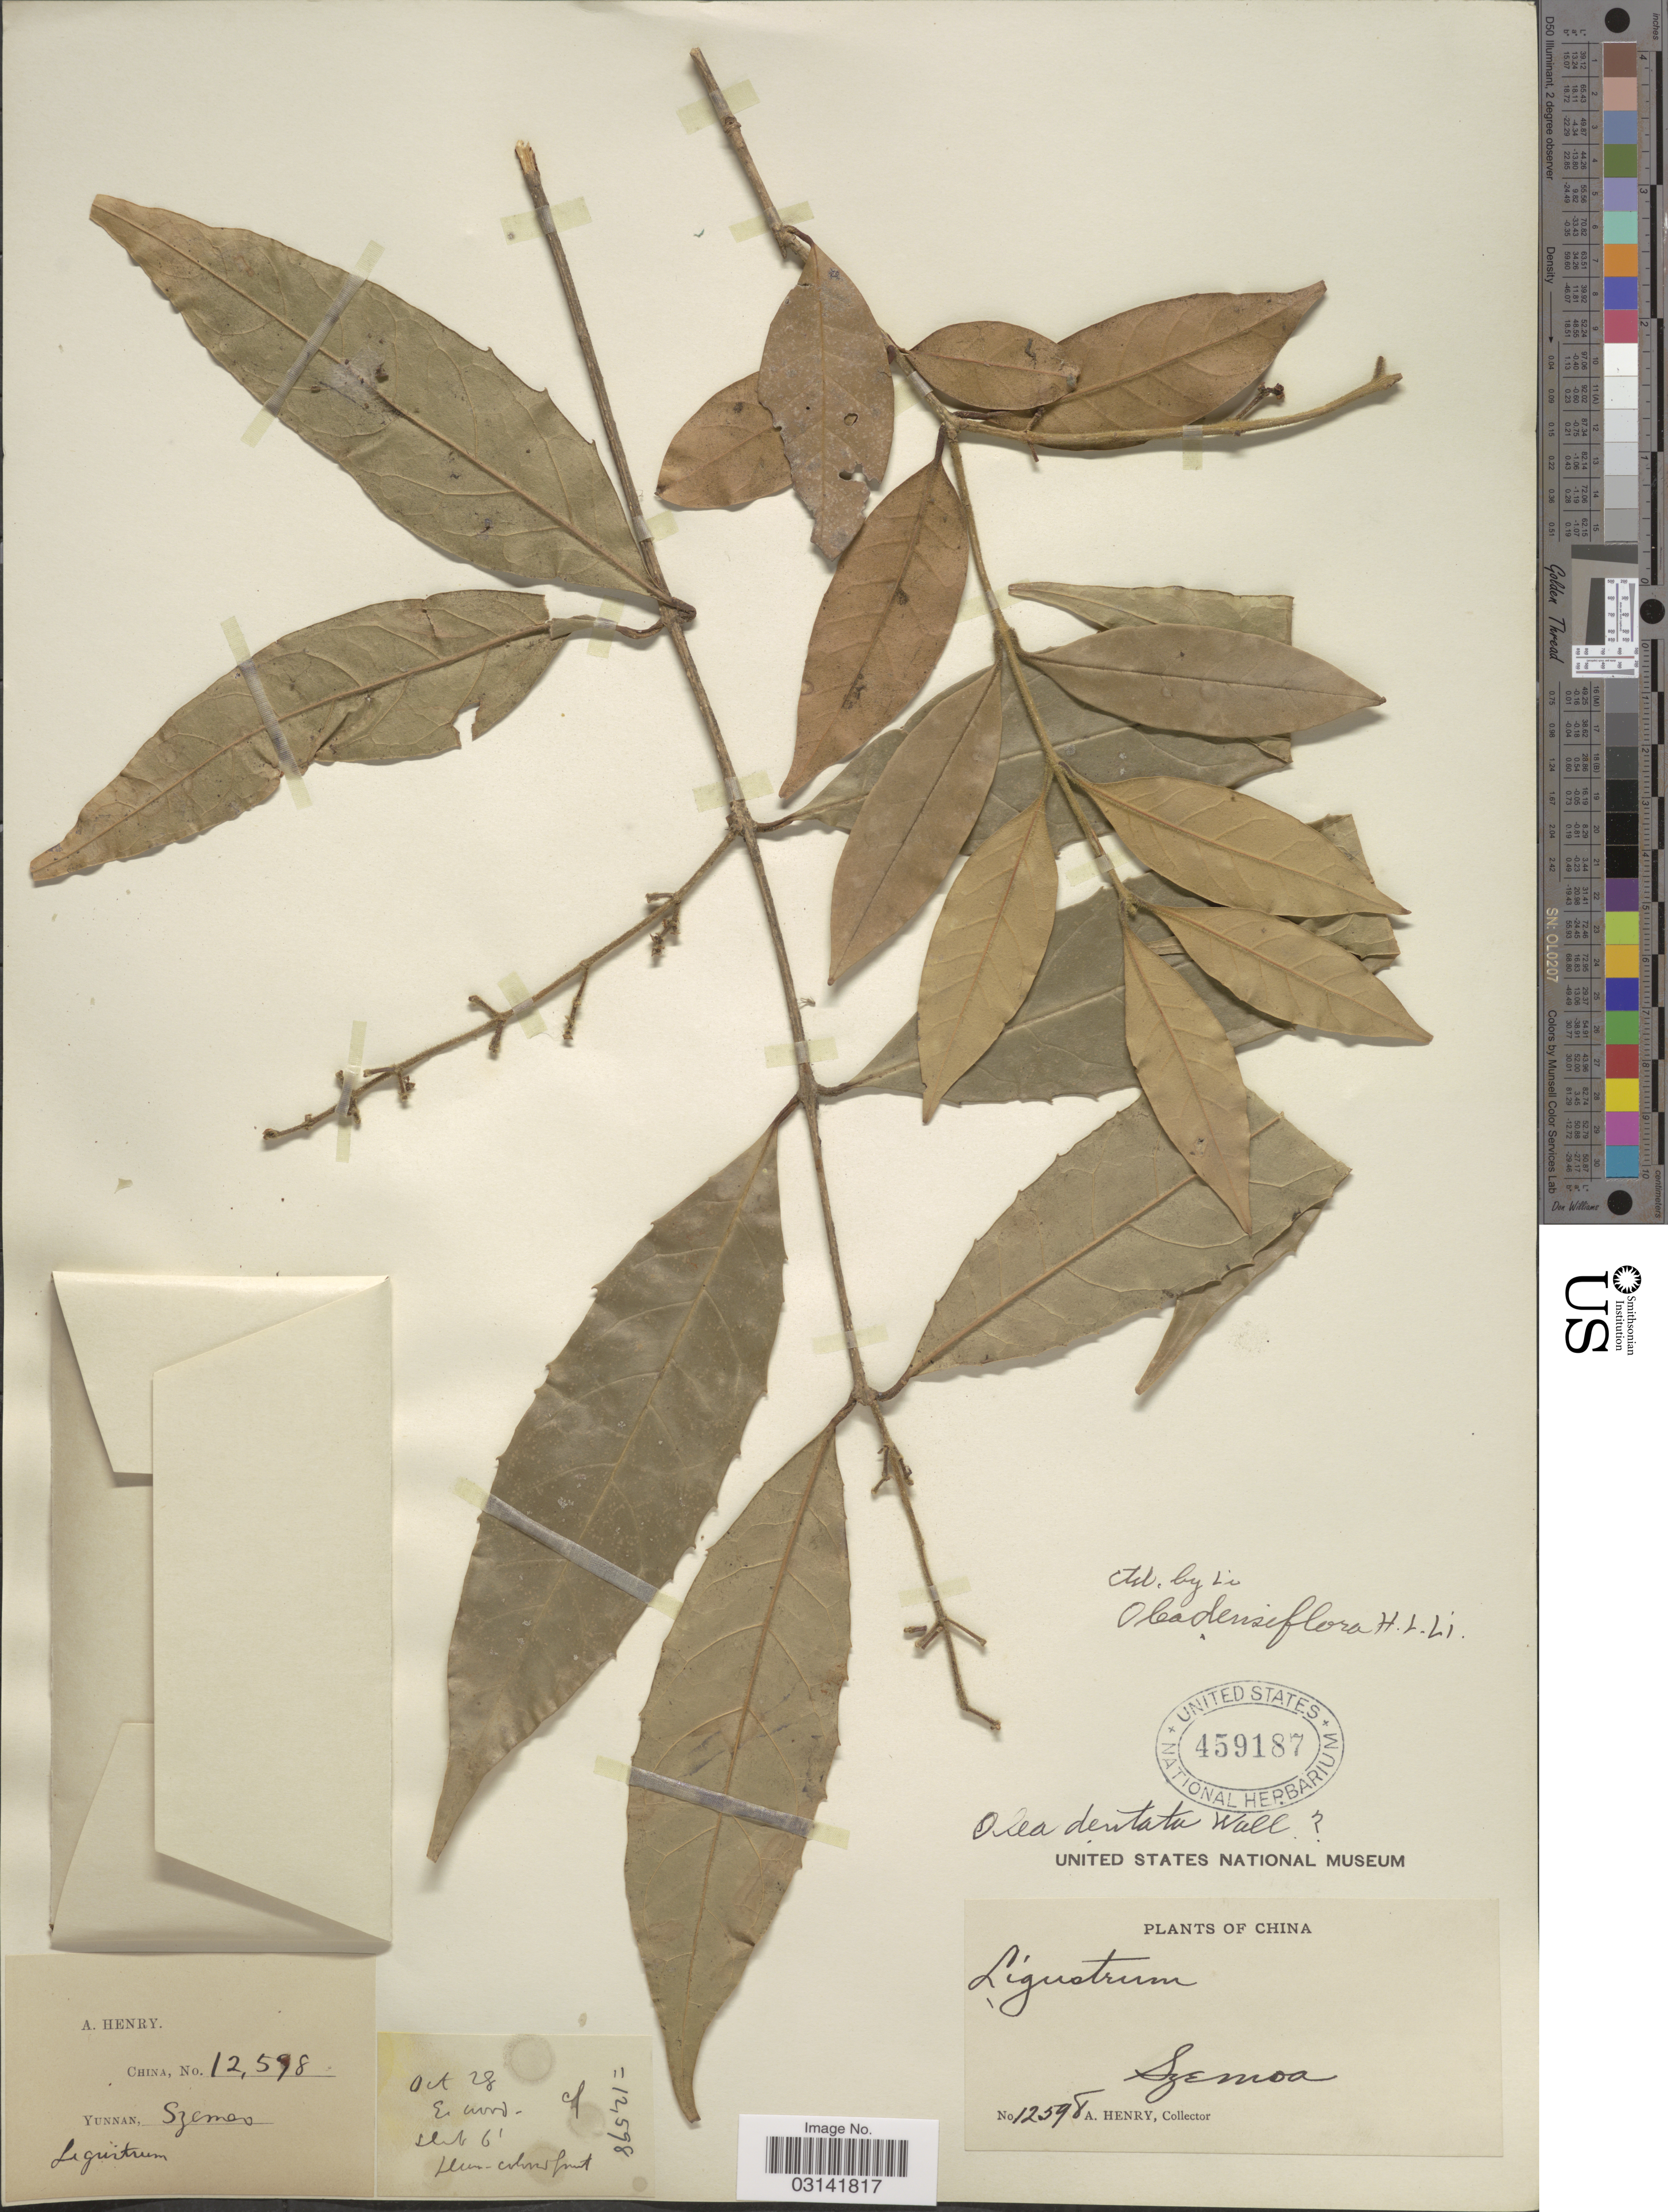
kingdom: Plantae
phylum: Tracheophyta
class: Magnoliopsida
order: Lamiales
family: Oleaceae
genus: Olea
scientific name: Olea densiflora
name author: H.L. Li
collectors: A. Henry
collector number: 12598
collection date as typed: Transcribed d/m/y: /10/28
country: China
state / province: Yunnan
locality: Szemao.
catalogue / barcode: US 459187